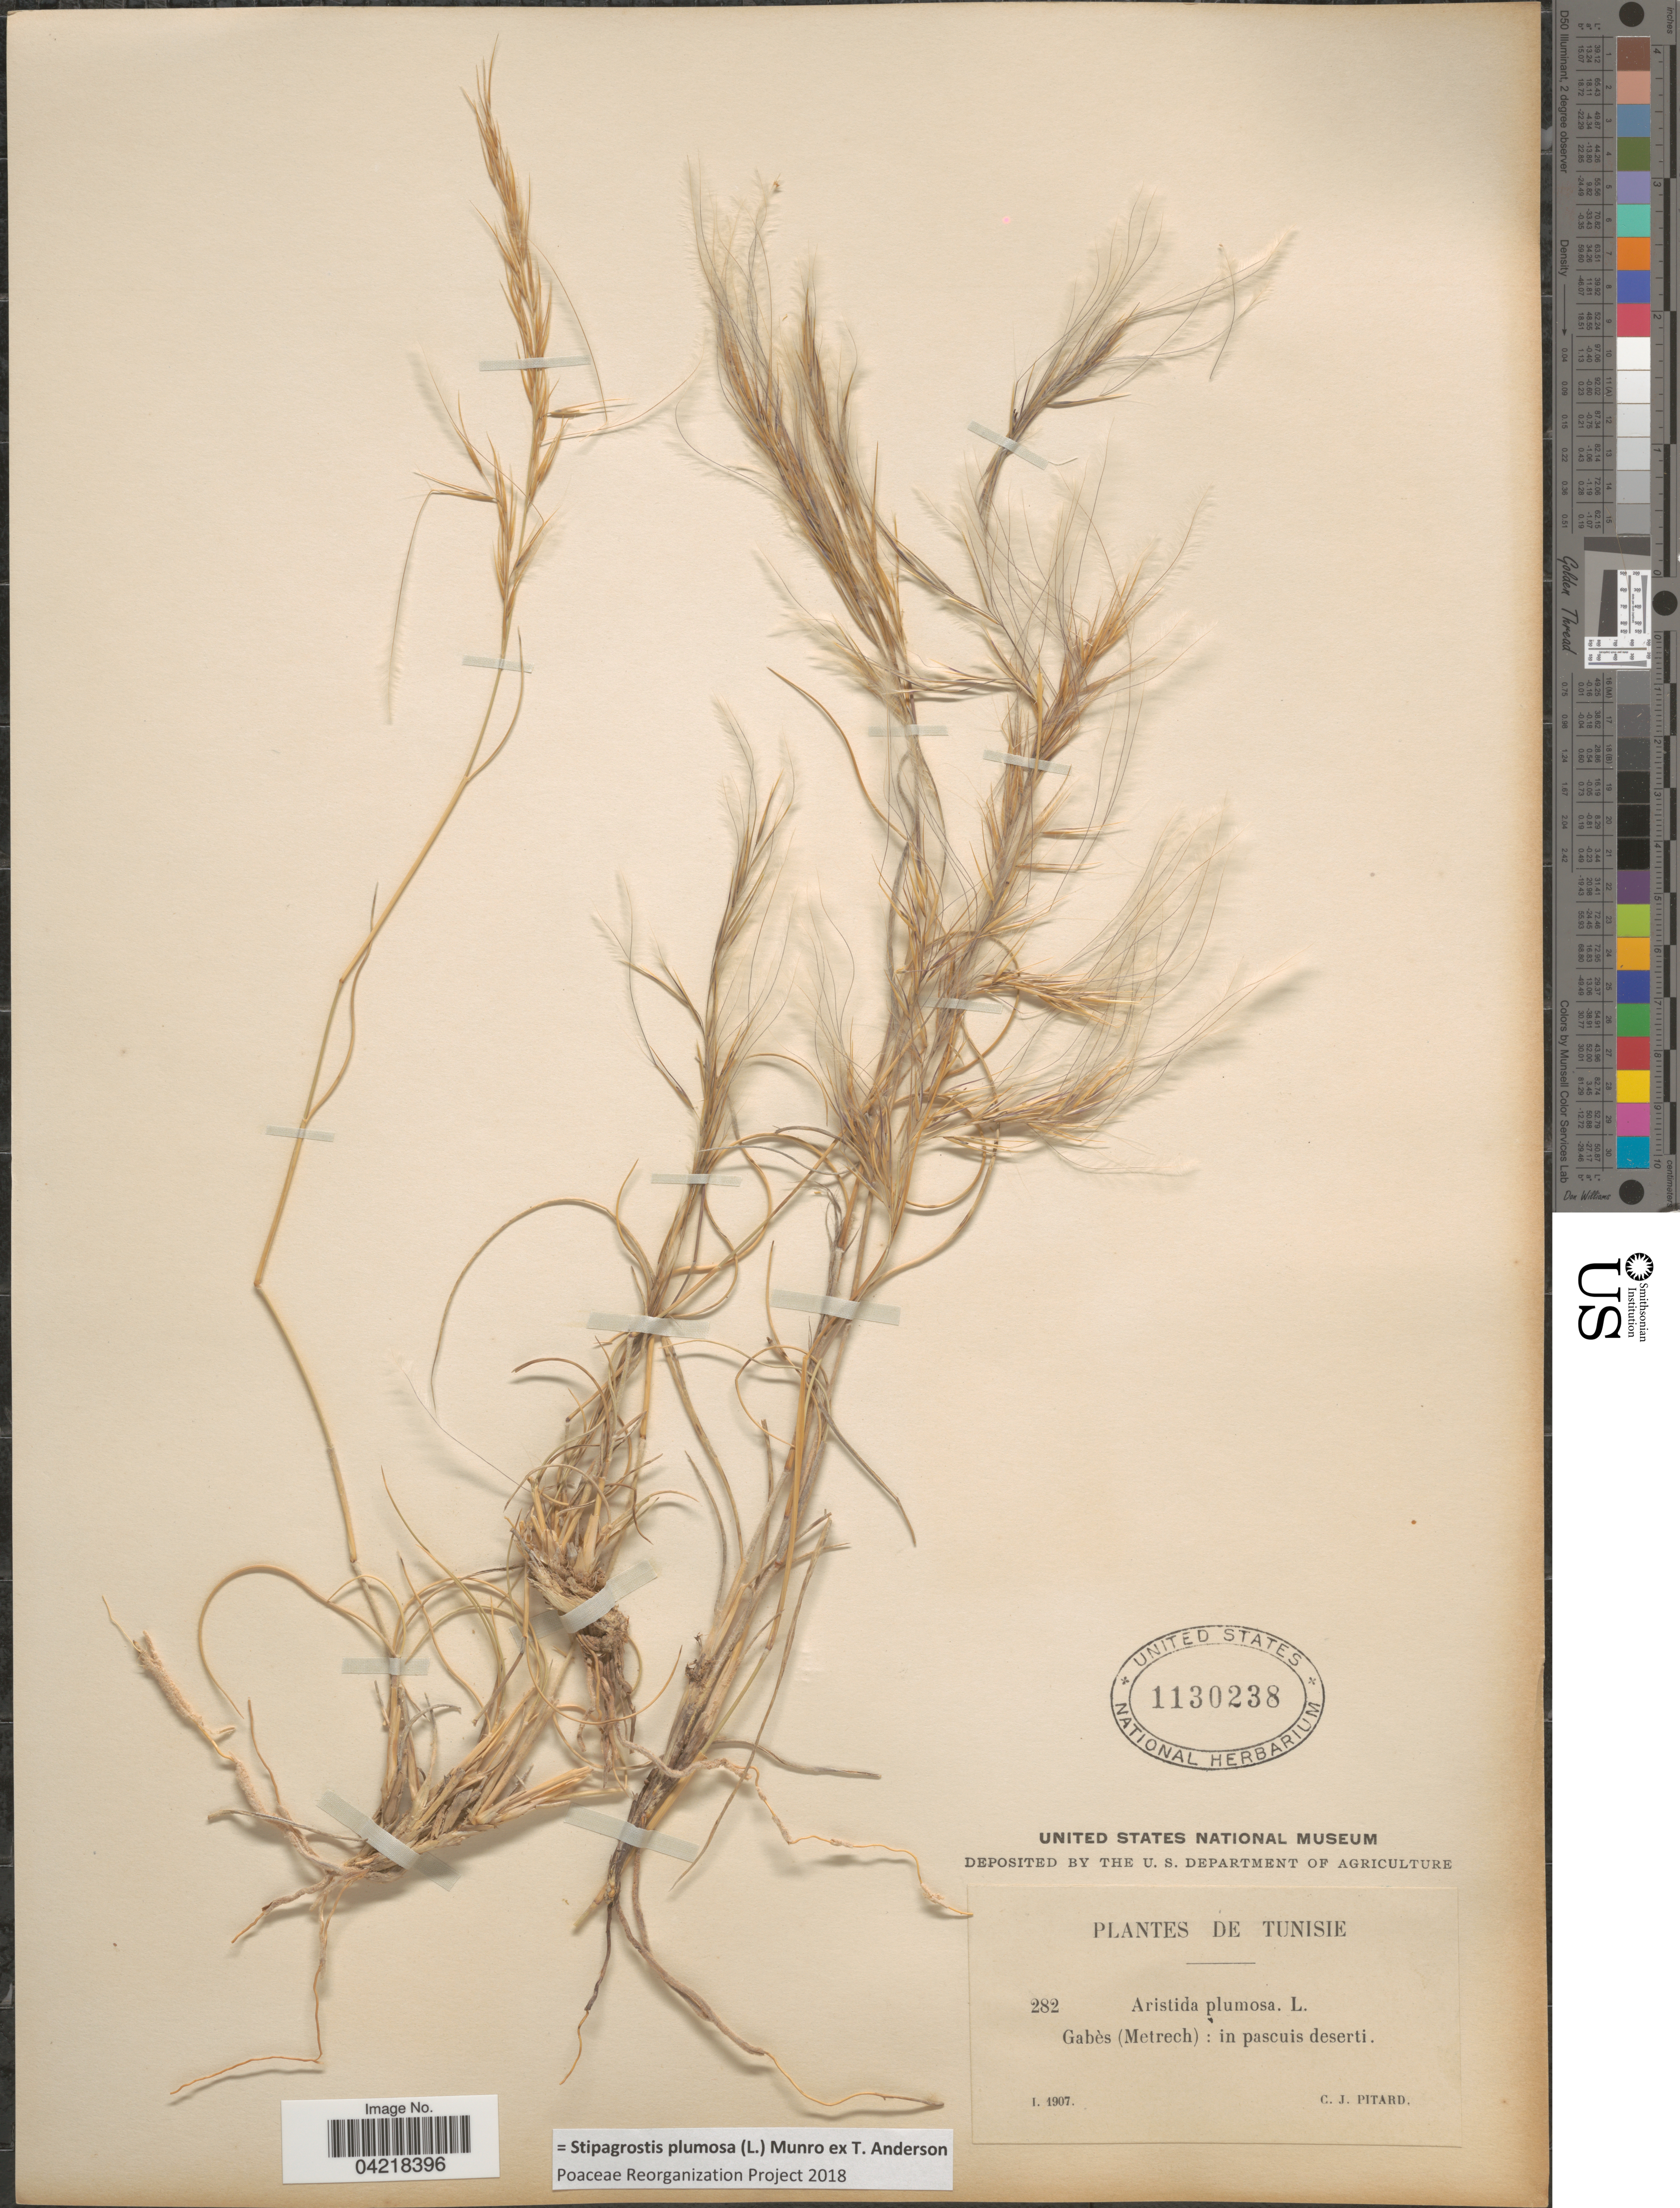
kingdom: Plantae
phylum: Tracheophyta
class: Liliopsida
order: Poales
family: Poaceae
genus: Stipagrostis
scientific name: Stipagrostis plumosa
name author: (L.) Munro ex T. Anderson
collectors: C. Pitard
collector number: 282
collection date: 1907-01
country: Tunisia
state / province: Gabès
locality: (Metrech): in pascuis deserti.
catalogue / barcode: US 1130238